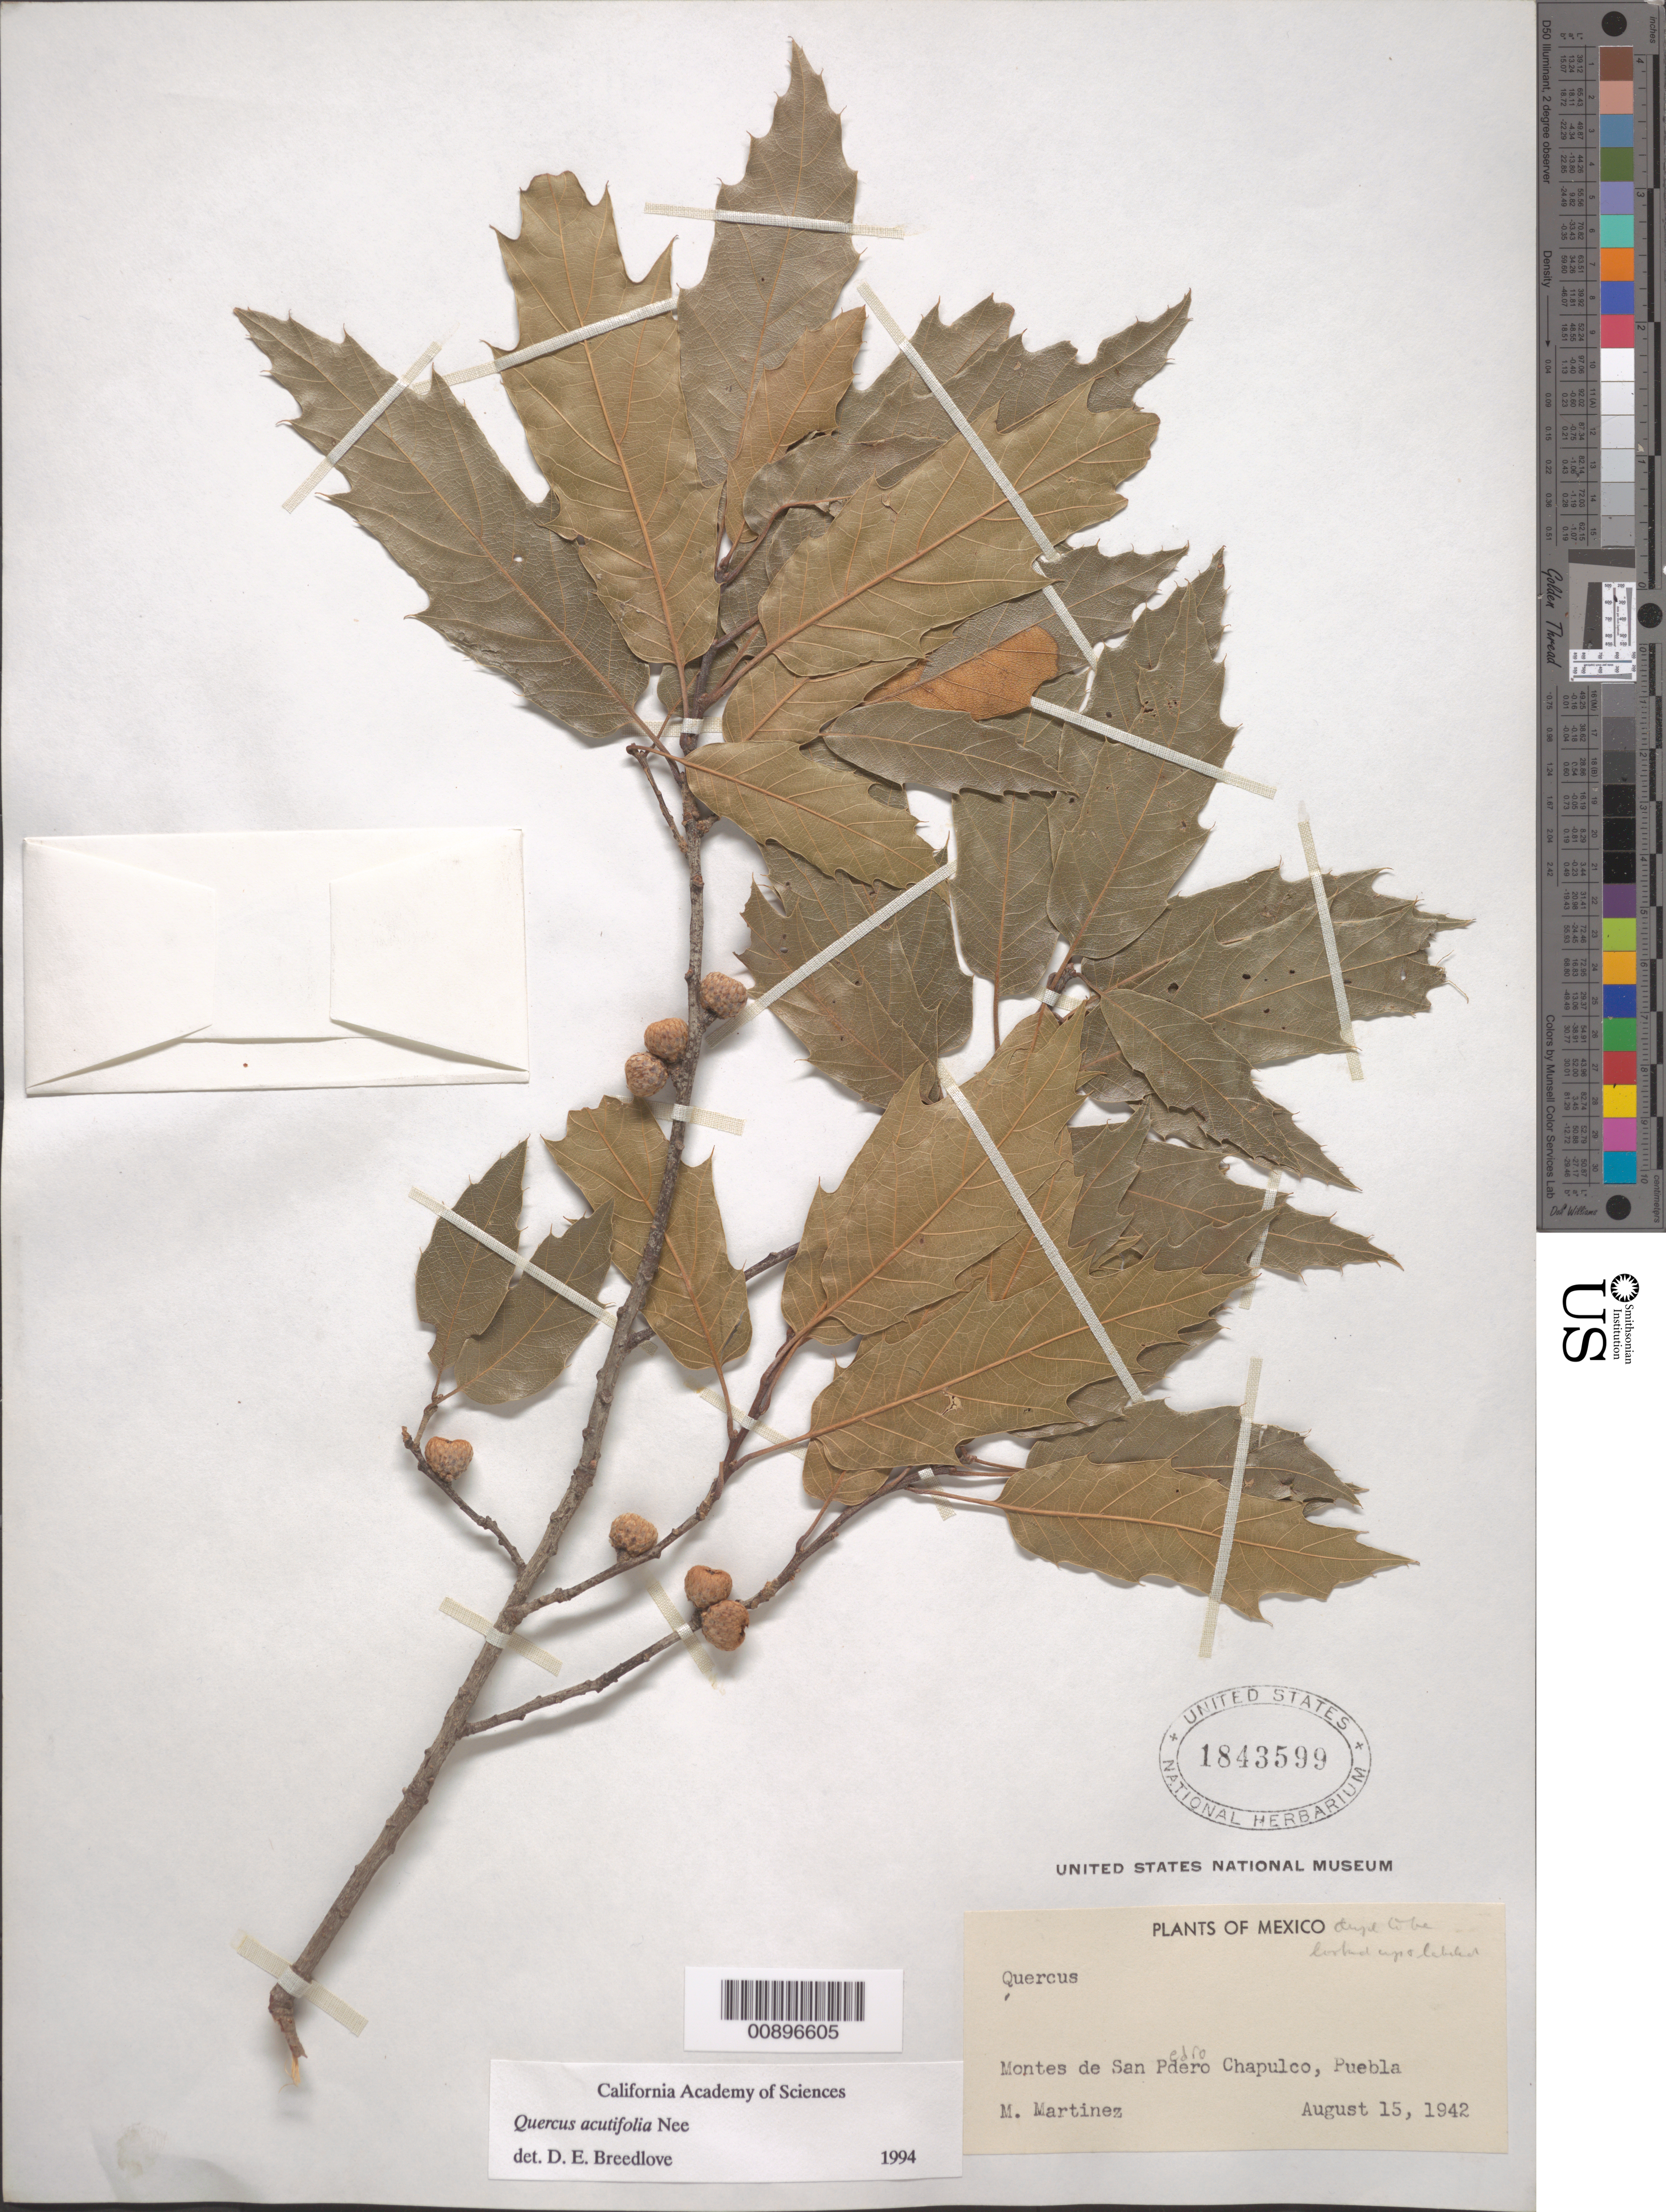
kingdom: Plantae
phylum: Tracheophyta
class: Magnoliopsida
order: Fagales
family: Fagaceae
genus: Quercus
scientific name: Quercus acutifolia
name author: Née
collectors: M. Martinez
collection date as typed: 15 Aug 1942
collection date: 1942-08-15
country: Mexico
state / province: Puebla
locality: Montes de San Pedro Chapulco, Puebla.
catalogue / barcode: US 1843599